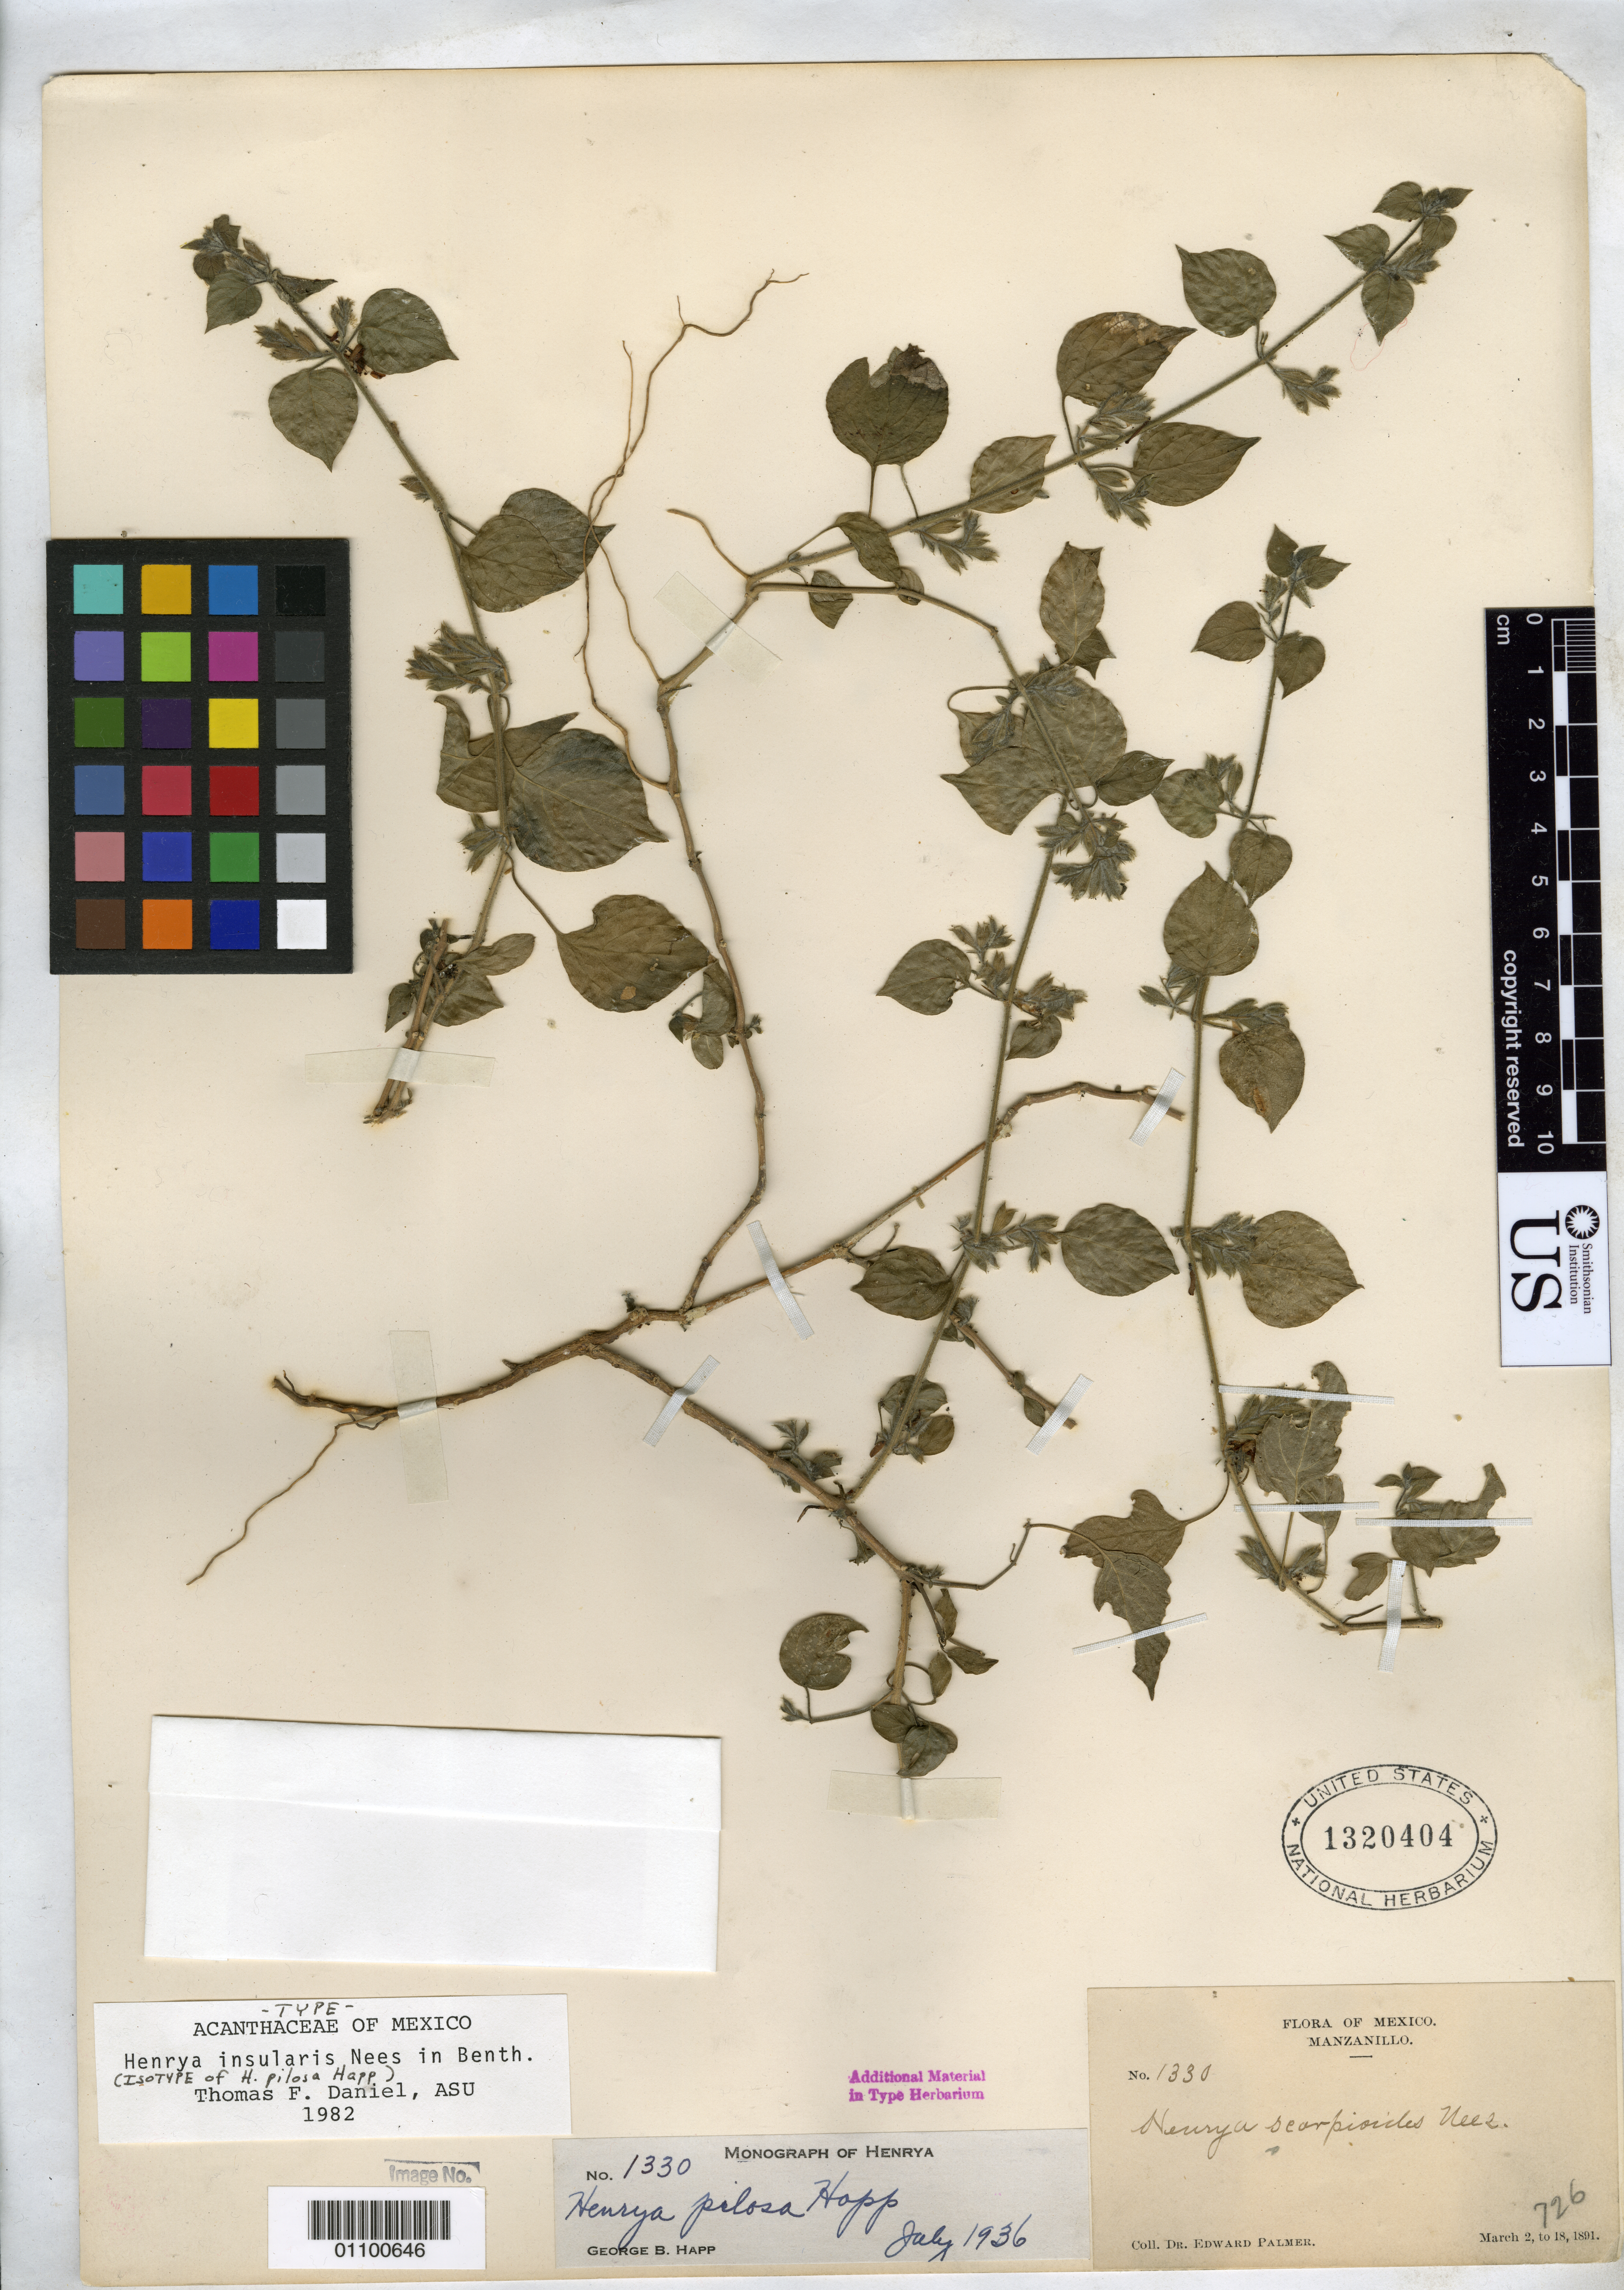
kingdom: Plantae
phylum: Tracheophyta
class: Magnoliopsida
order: Lamiales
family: Acanthaceae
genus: Henrya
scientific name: Henrya pilosa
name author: Happ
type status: Isotype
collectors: E. Palmer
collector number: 1330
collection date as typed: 2 Mar 1891 to 18 Mar 1891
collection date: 1891-03-02/1891-03-18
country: Mexico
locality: Manzanillo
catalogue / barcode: US 1320404